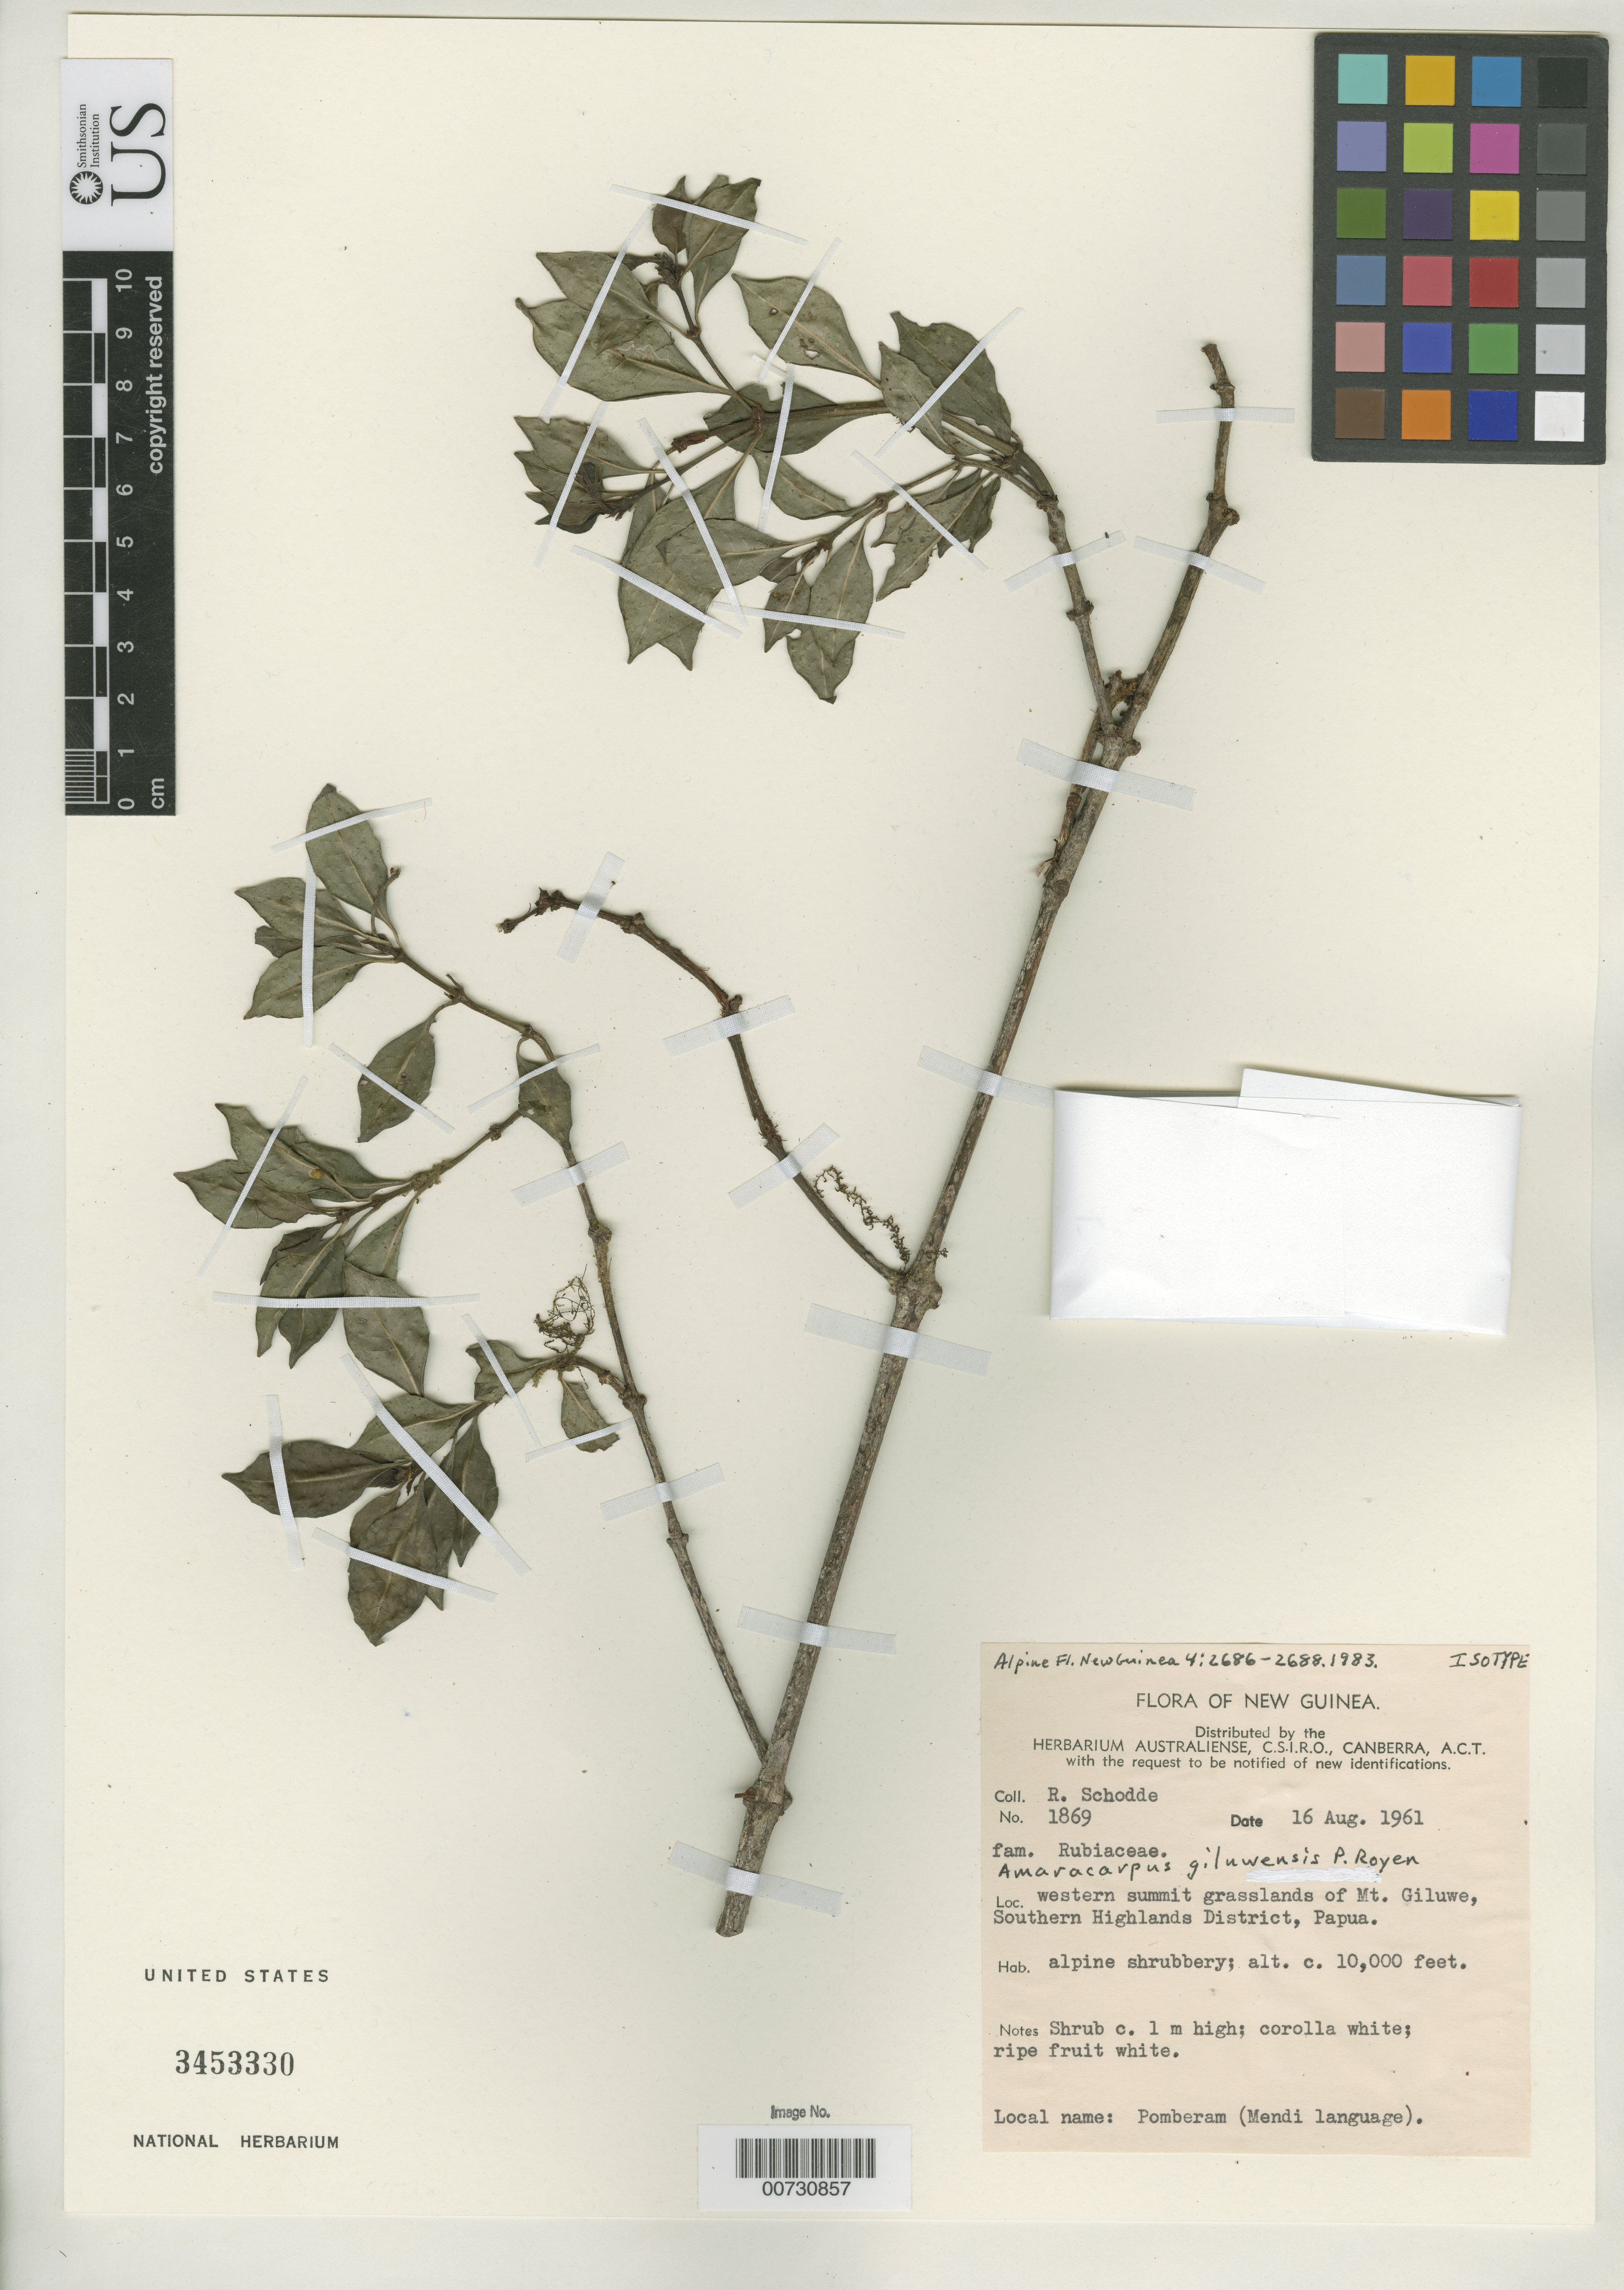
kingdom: Plantae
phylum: Tracheophyta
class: Magnoliopsida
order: Gentianales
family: Rubiaceae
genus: Amaracarpus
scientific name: Amaracarpus giluwensis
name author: P. Royen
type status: Isotype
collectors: R. Schodde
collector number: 1869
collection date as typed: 16 Aug 1961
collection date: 1961-08-16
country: Papua New Guinea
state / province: Southern Highlands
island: New Guinea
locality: Western summit grasslands of Mt. Giluwe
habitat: Alpine shrubbery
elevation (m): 3048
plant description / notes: Common name: Pomberam (Mendi language)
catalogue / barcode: US 3453330